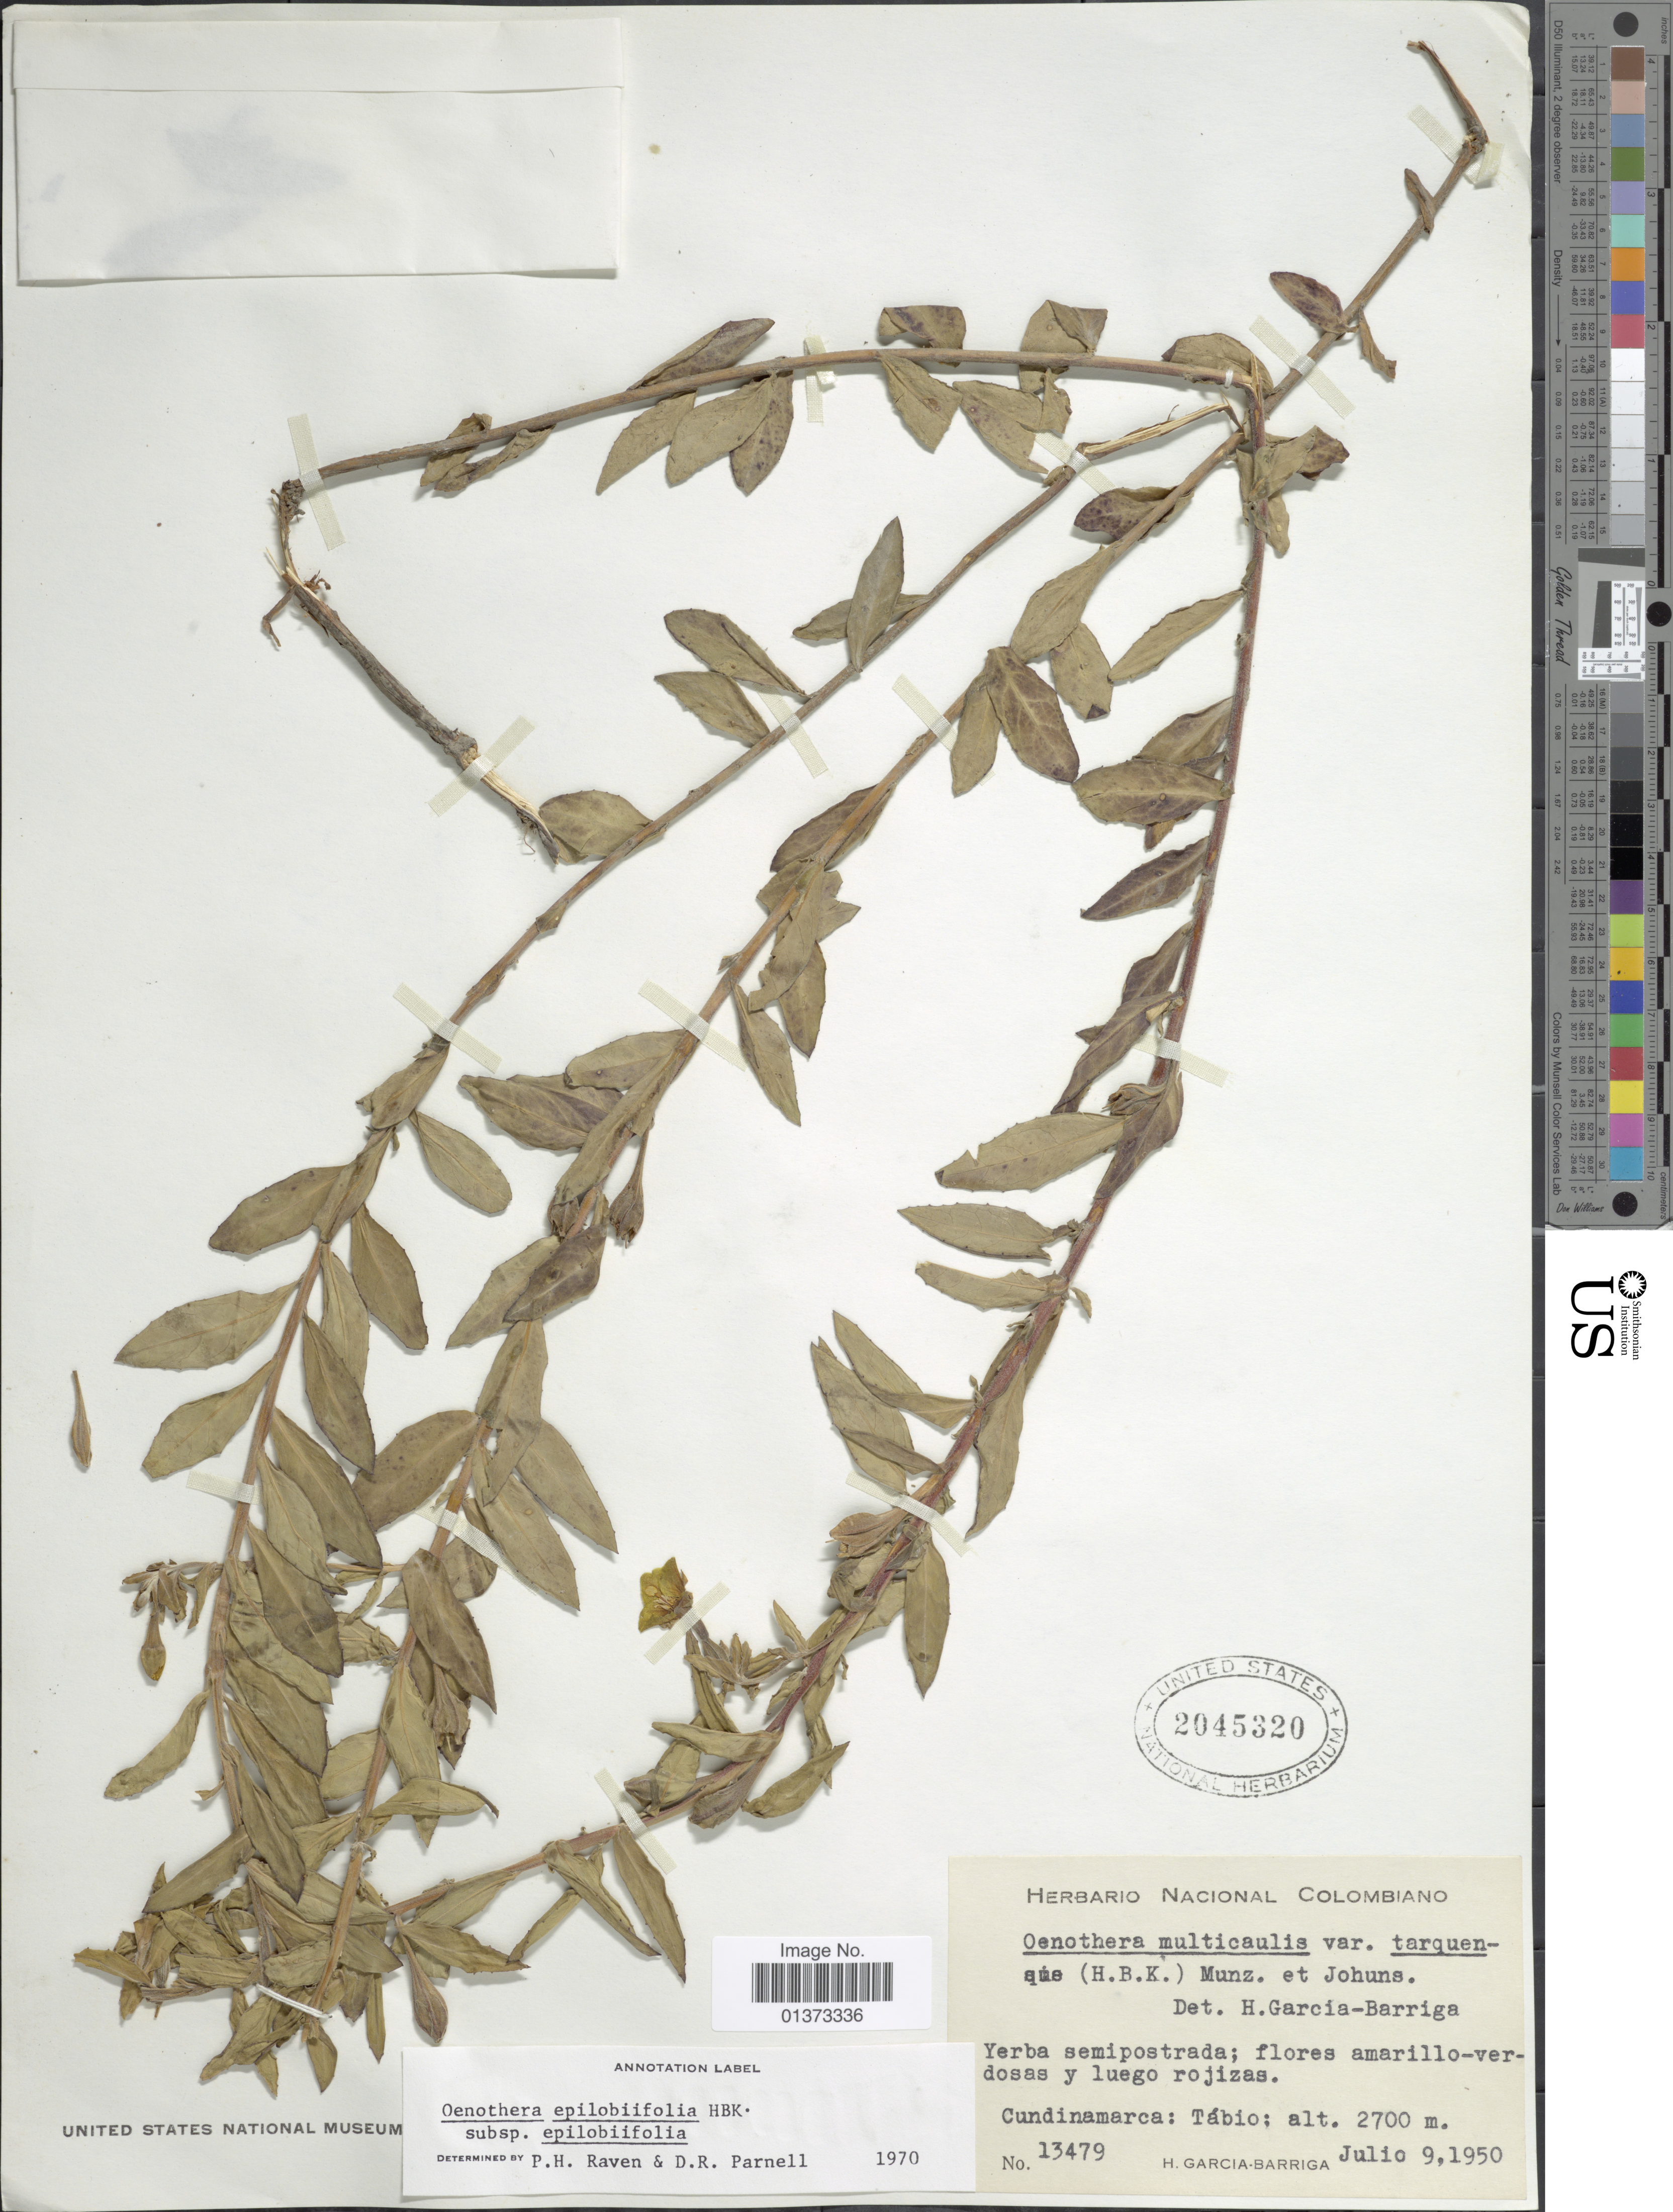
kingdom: Plantae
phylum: Tracheophyta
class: Magnoliopsida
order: Myrtales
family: Onagraceae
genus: Oenothera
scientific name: Oenothera epilobiifolia subsp. epilobiifolia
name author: Kunth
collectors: H. García Barriga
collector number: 13479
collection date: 1950-07-09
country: Colombia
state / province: Cundinamarca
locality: Tábio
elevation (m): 2700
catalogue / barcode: US 2045320